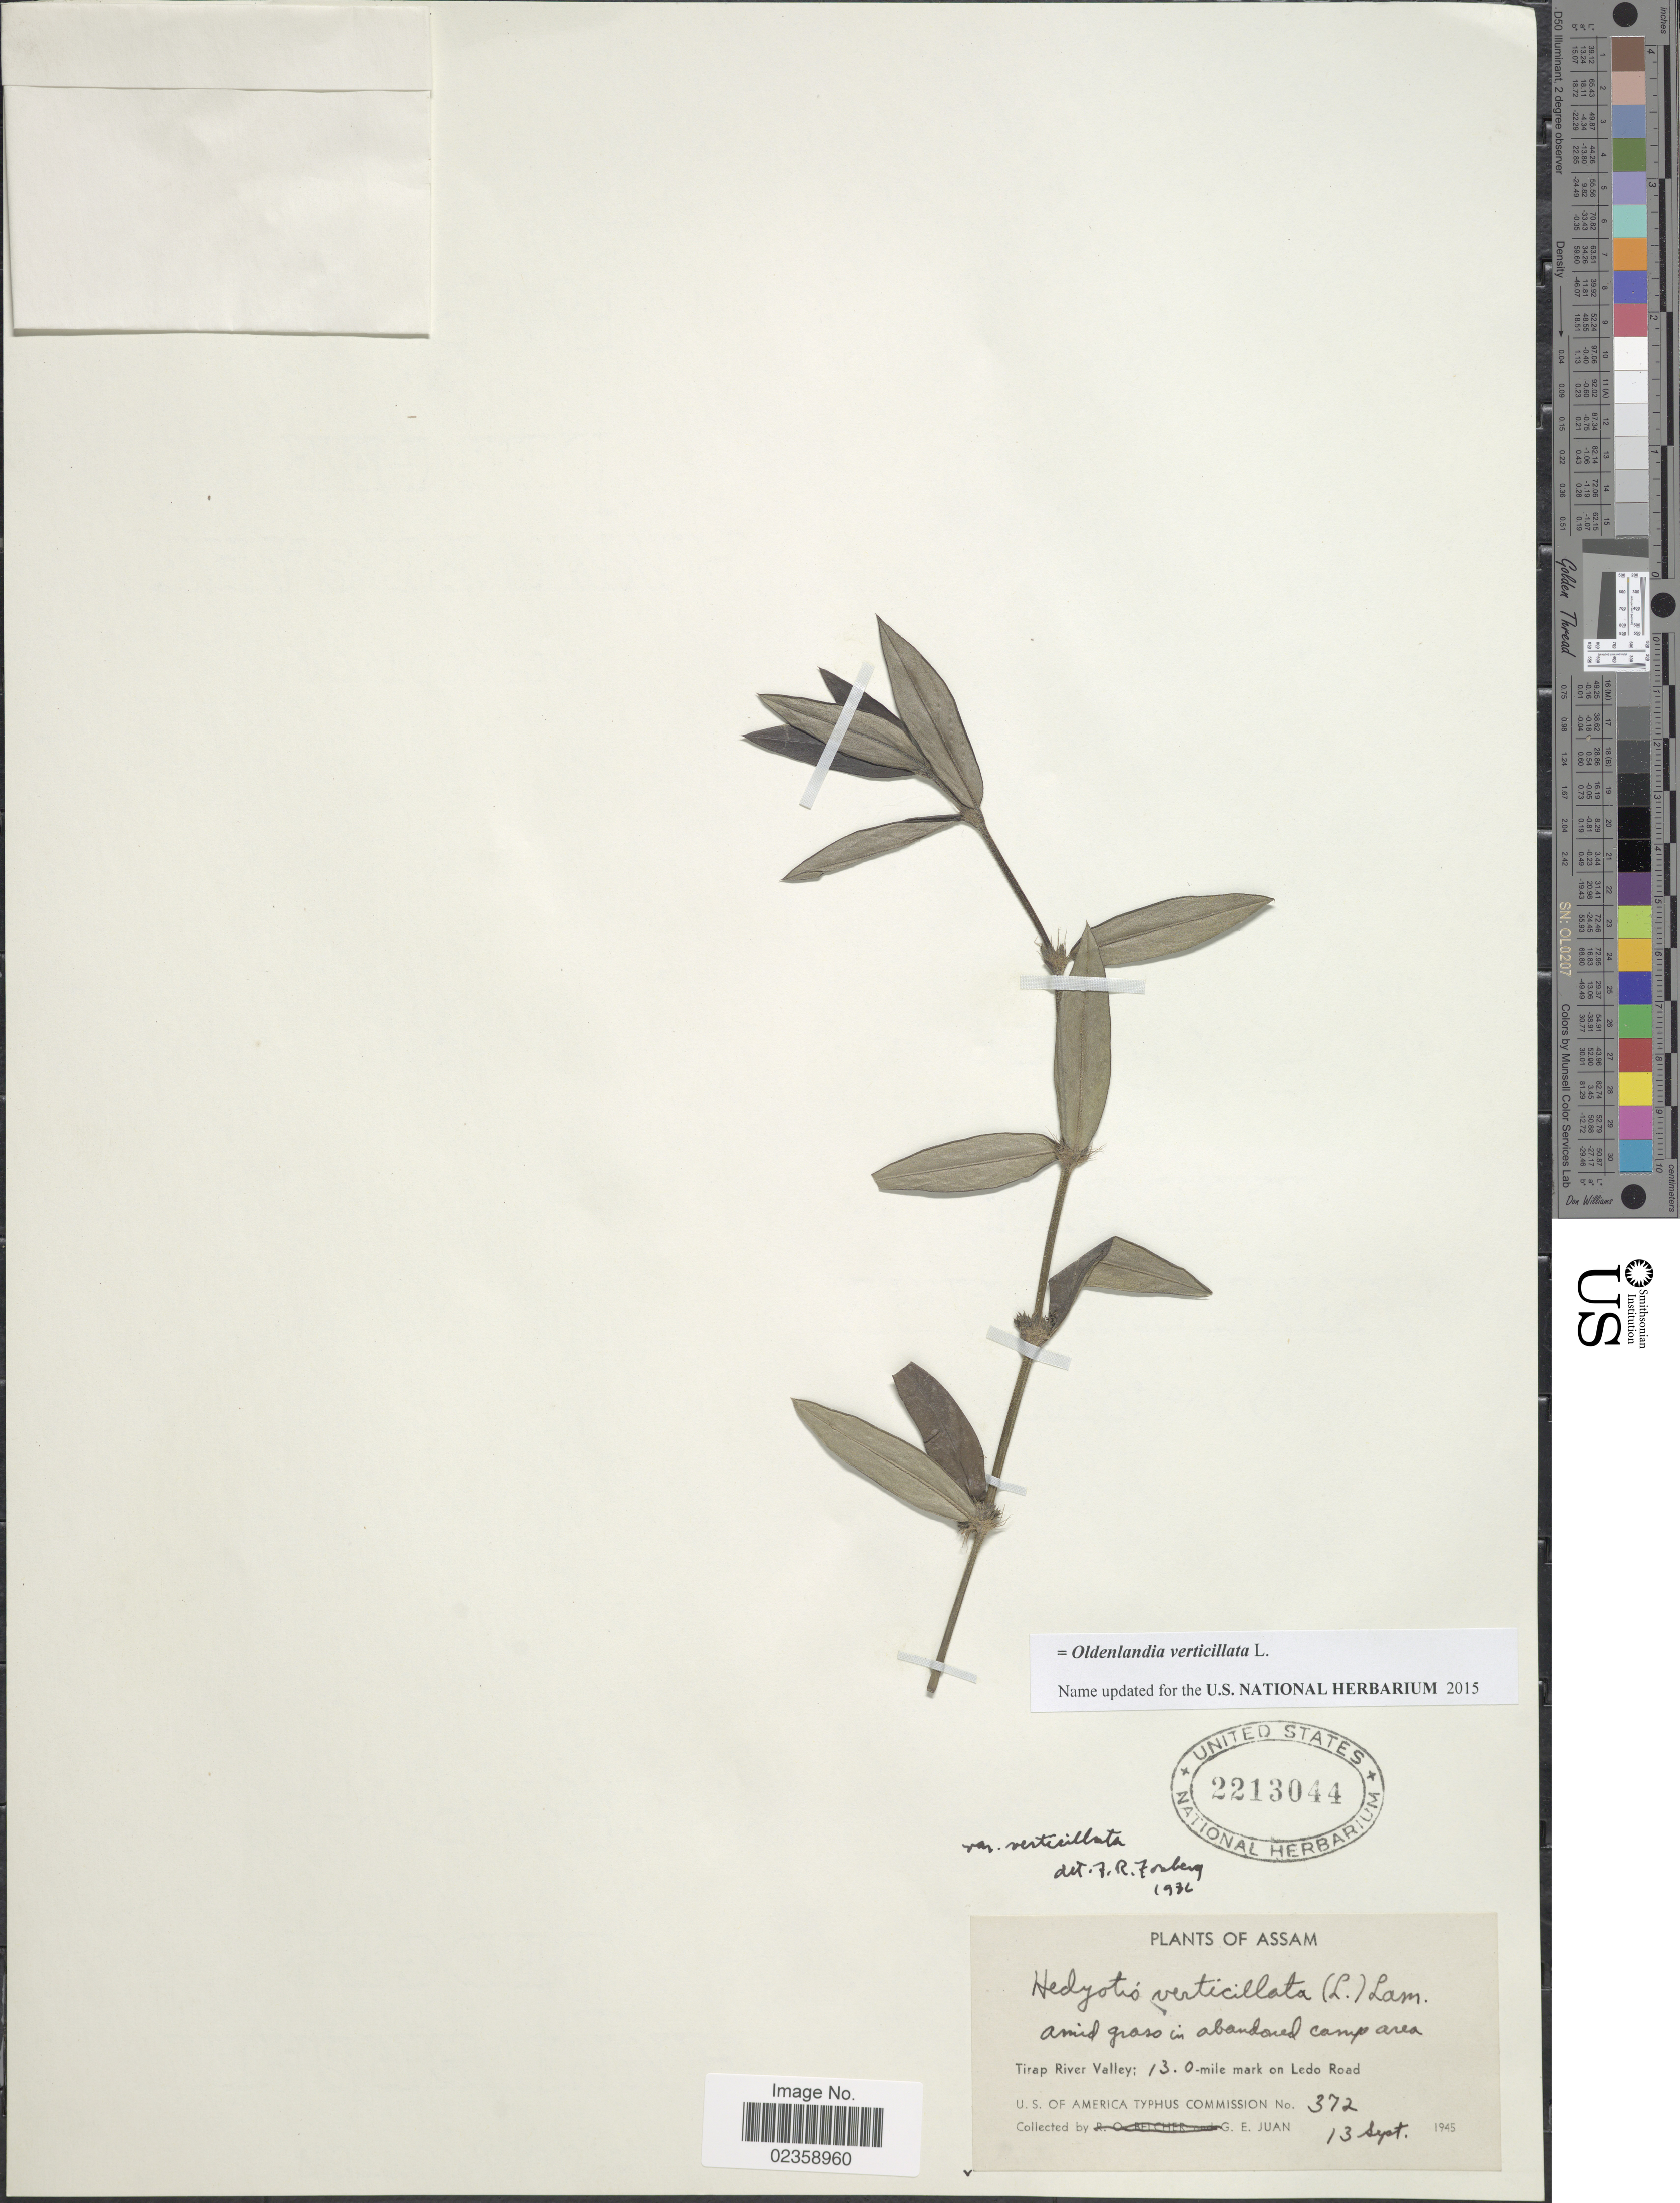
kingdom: Plantae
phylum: Tracheophyta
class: Magnoliopsida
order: Gentianales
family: Rubiaceae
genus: Oldenlandia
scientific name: Oldenlandia verticillata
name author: L.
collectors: G. Juan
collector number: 372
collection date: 1945-09-13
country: India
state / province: Assam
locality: Tirap River Valley; 13.0-mile mark on Ledo Road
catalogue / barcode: US 2213044